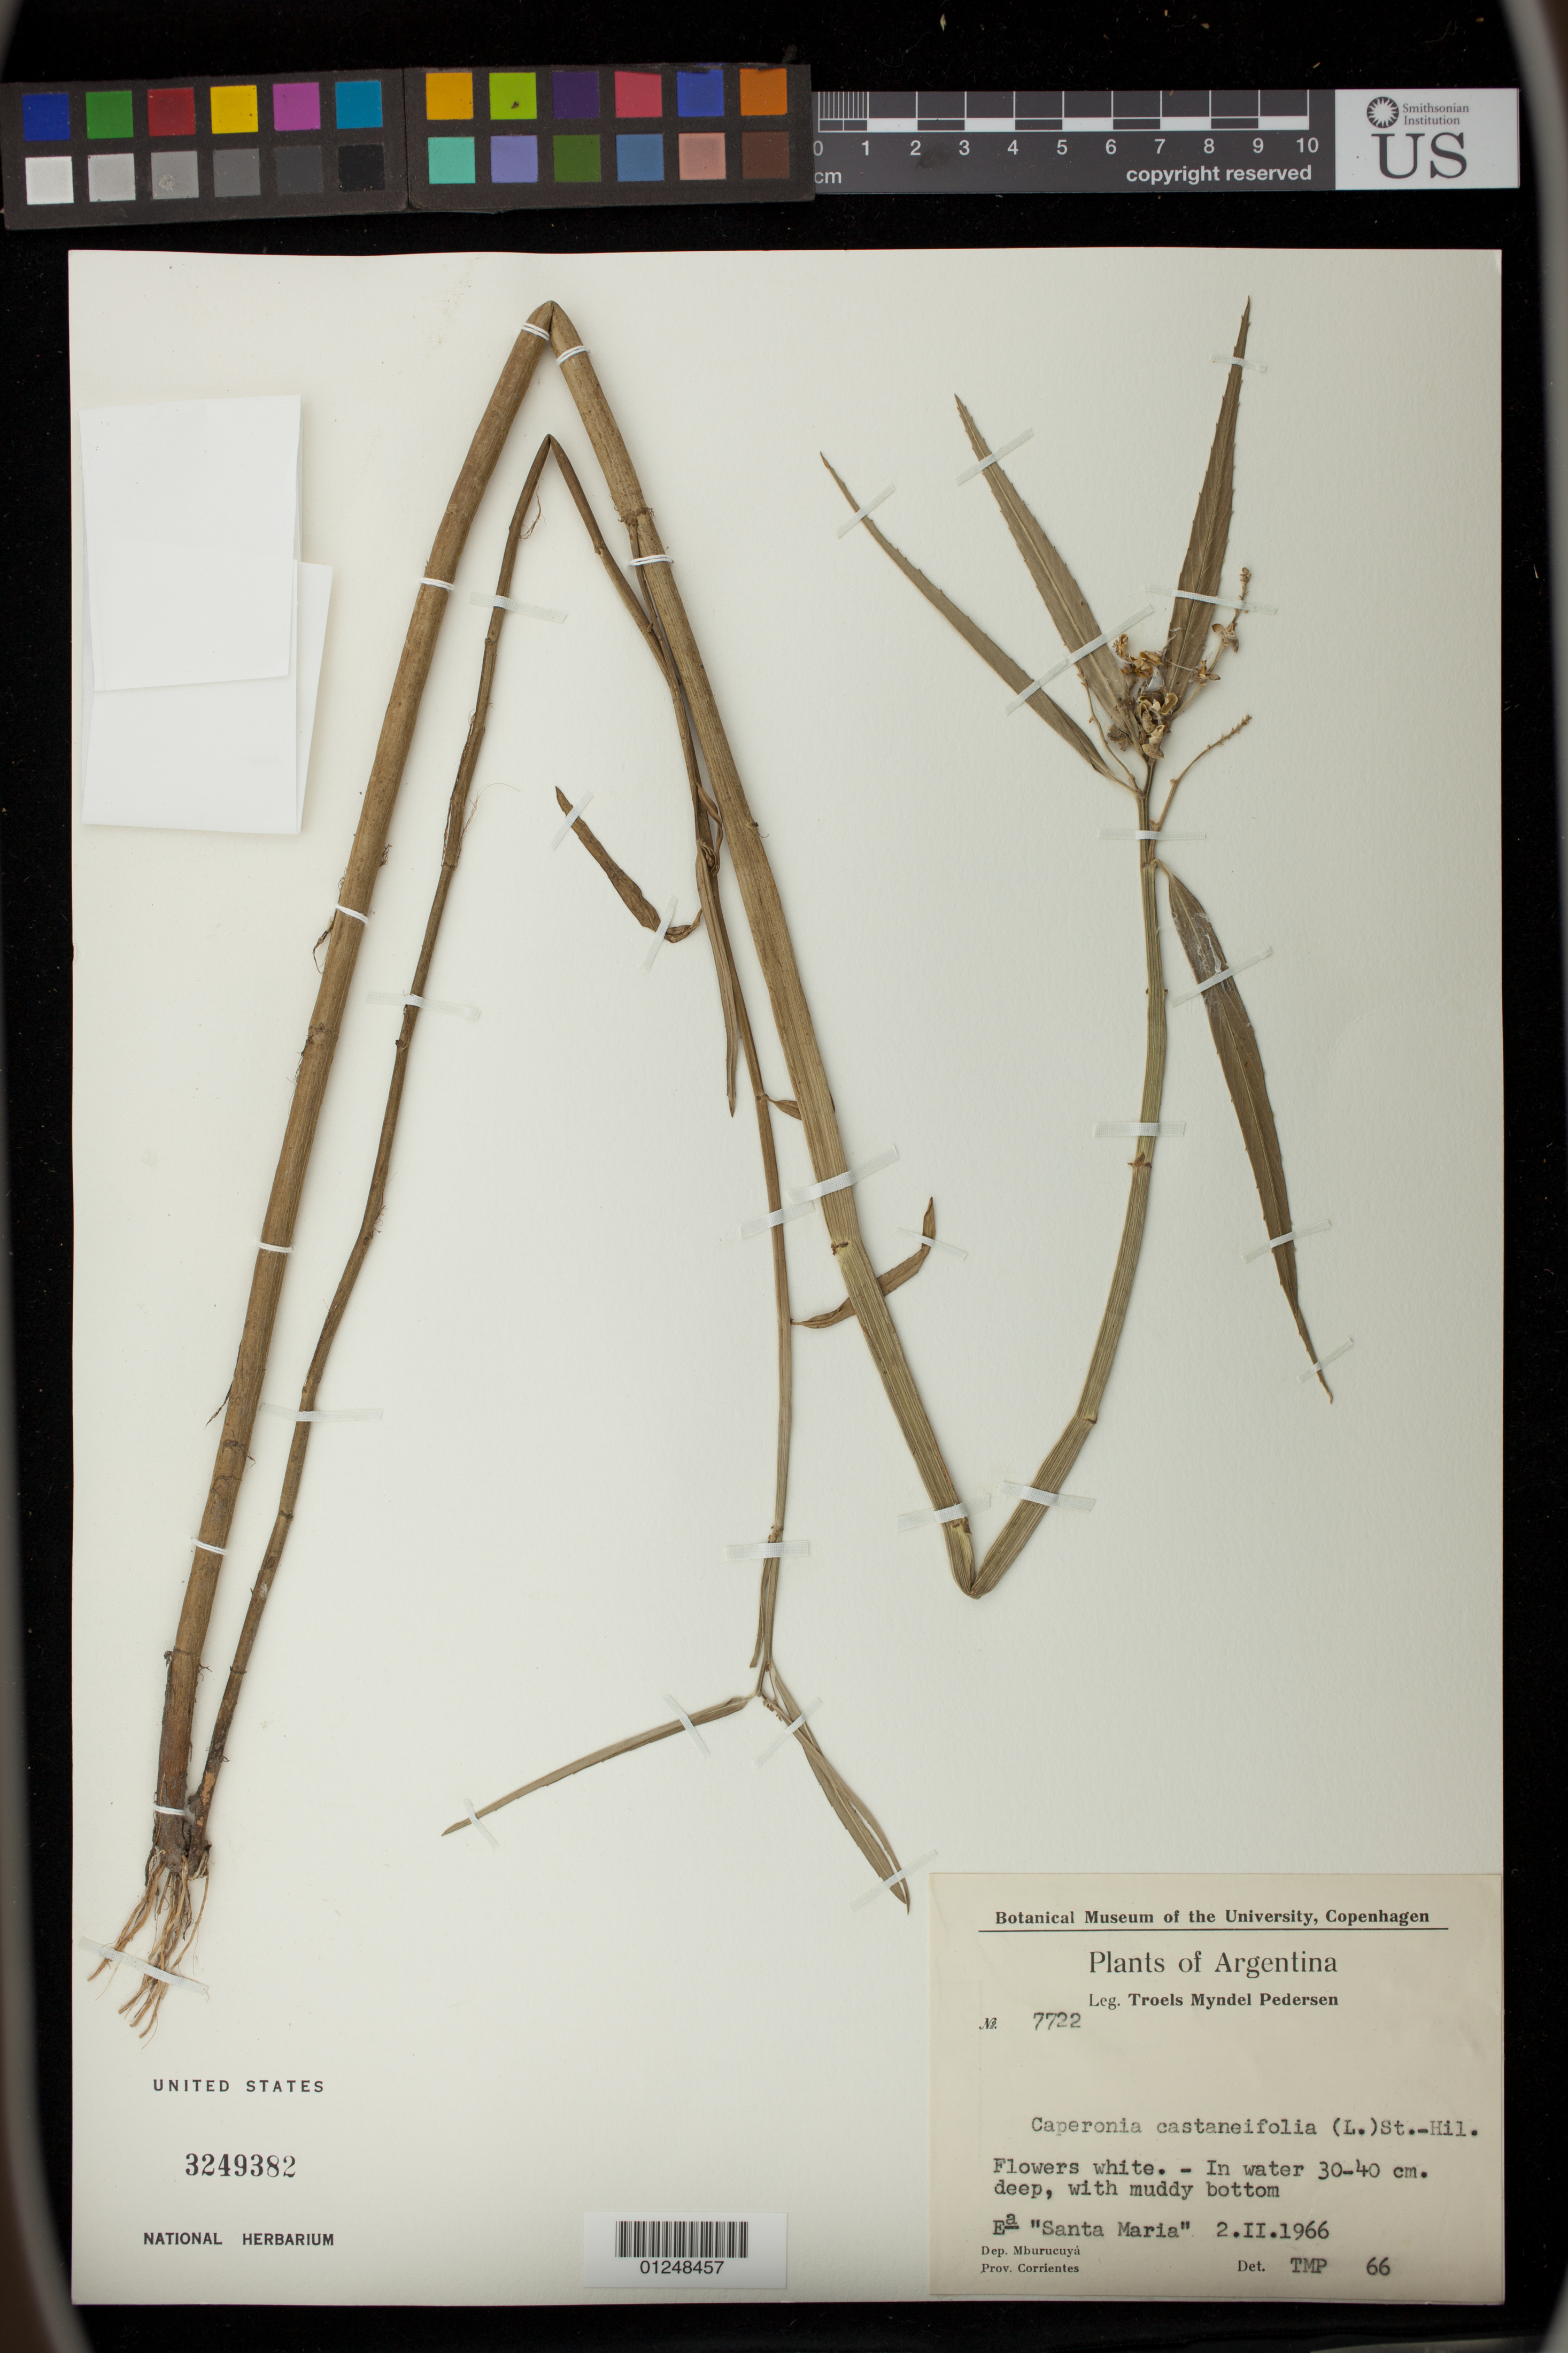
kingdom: Plantae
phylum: Tracheophyta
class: Magnoliopsida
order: Malpighiales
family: Euphorbiaceae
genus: Caperonia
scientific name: Caperonia castaneifolia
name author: (L.) A. St.-Hil.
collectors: T. M. Petersen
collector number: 7722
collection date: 1966-02-02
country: Argentina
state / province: Corrientes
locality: Dep. Mburucuya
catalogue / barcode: US 3249382